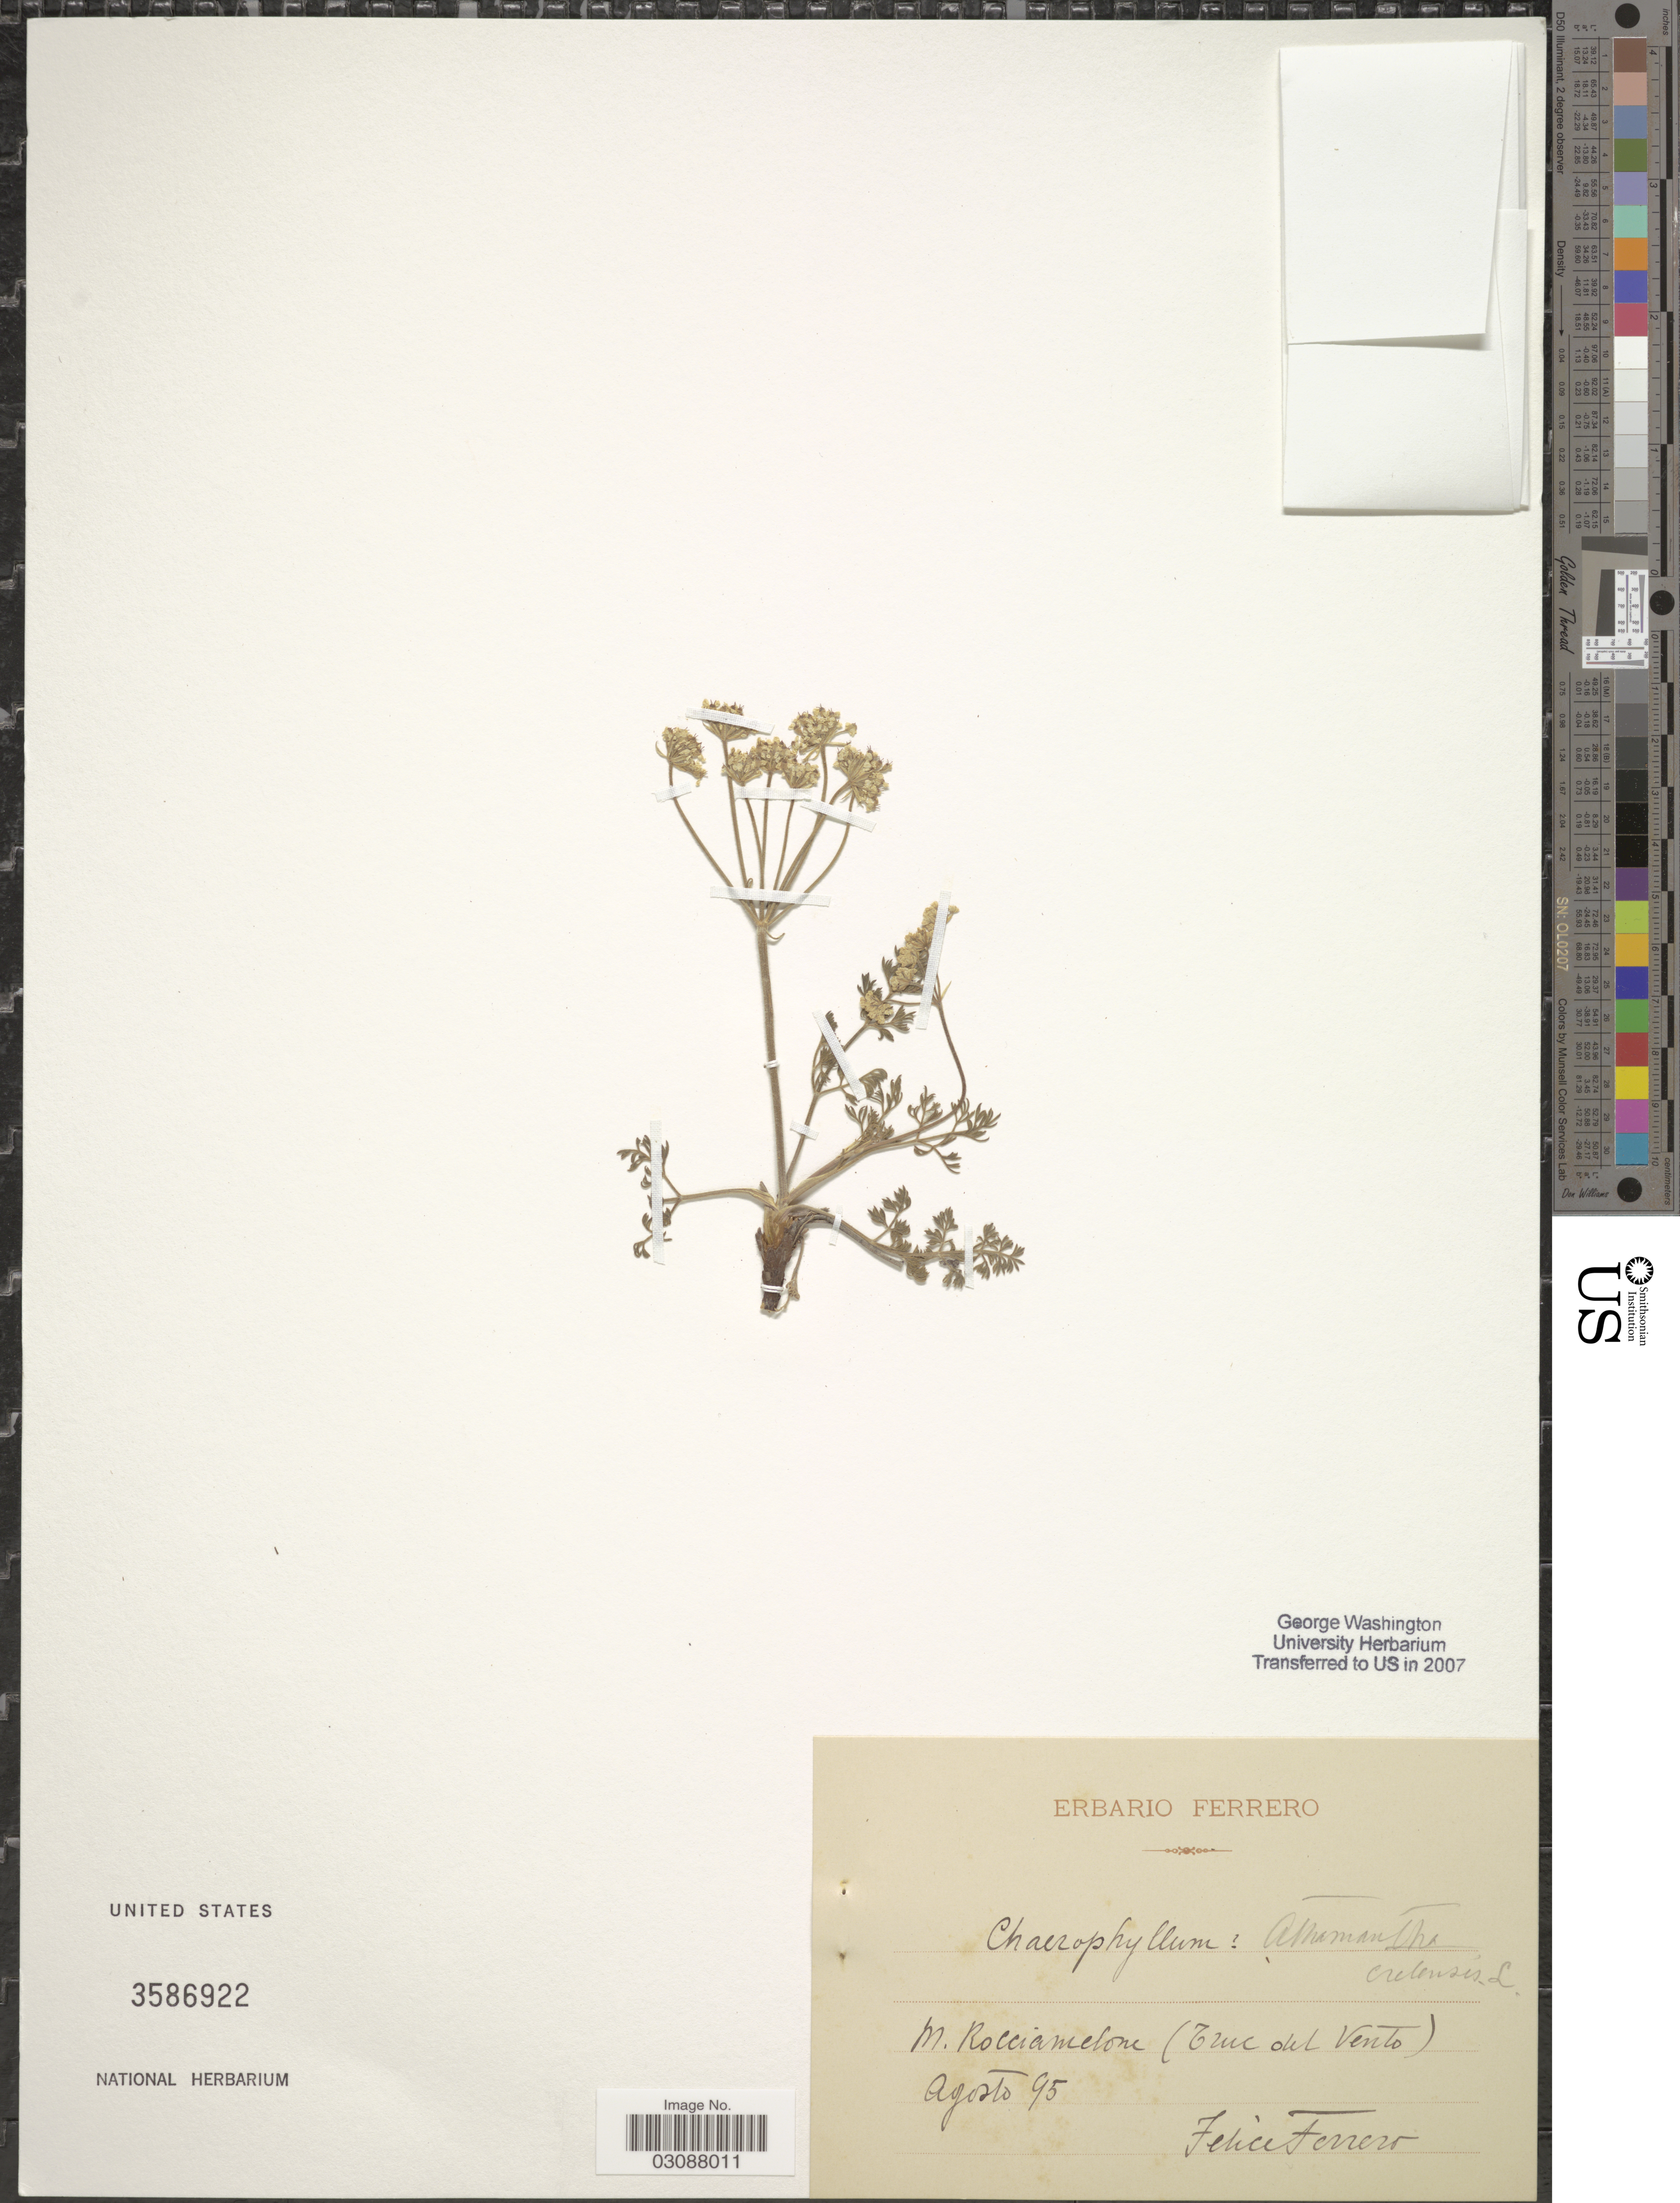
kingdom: Plantae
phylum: Tracheophyta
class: Magnoliopsida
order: Apiales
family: Apiaceae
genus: Athamanta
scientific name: Athamanta cretensis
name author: L.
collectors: F. Ferrero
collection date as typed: Transcribed d/m/y: /8/95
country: Italy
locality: M. Rocciamelone (Truc del Vento).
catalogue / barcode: US 3586922